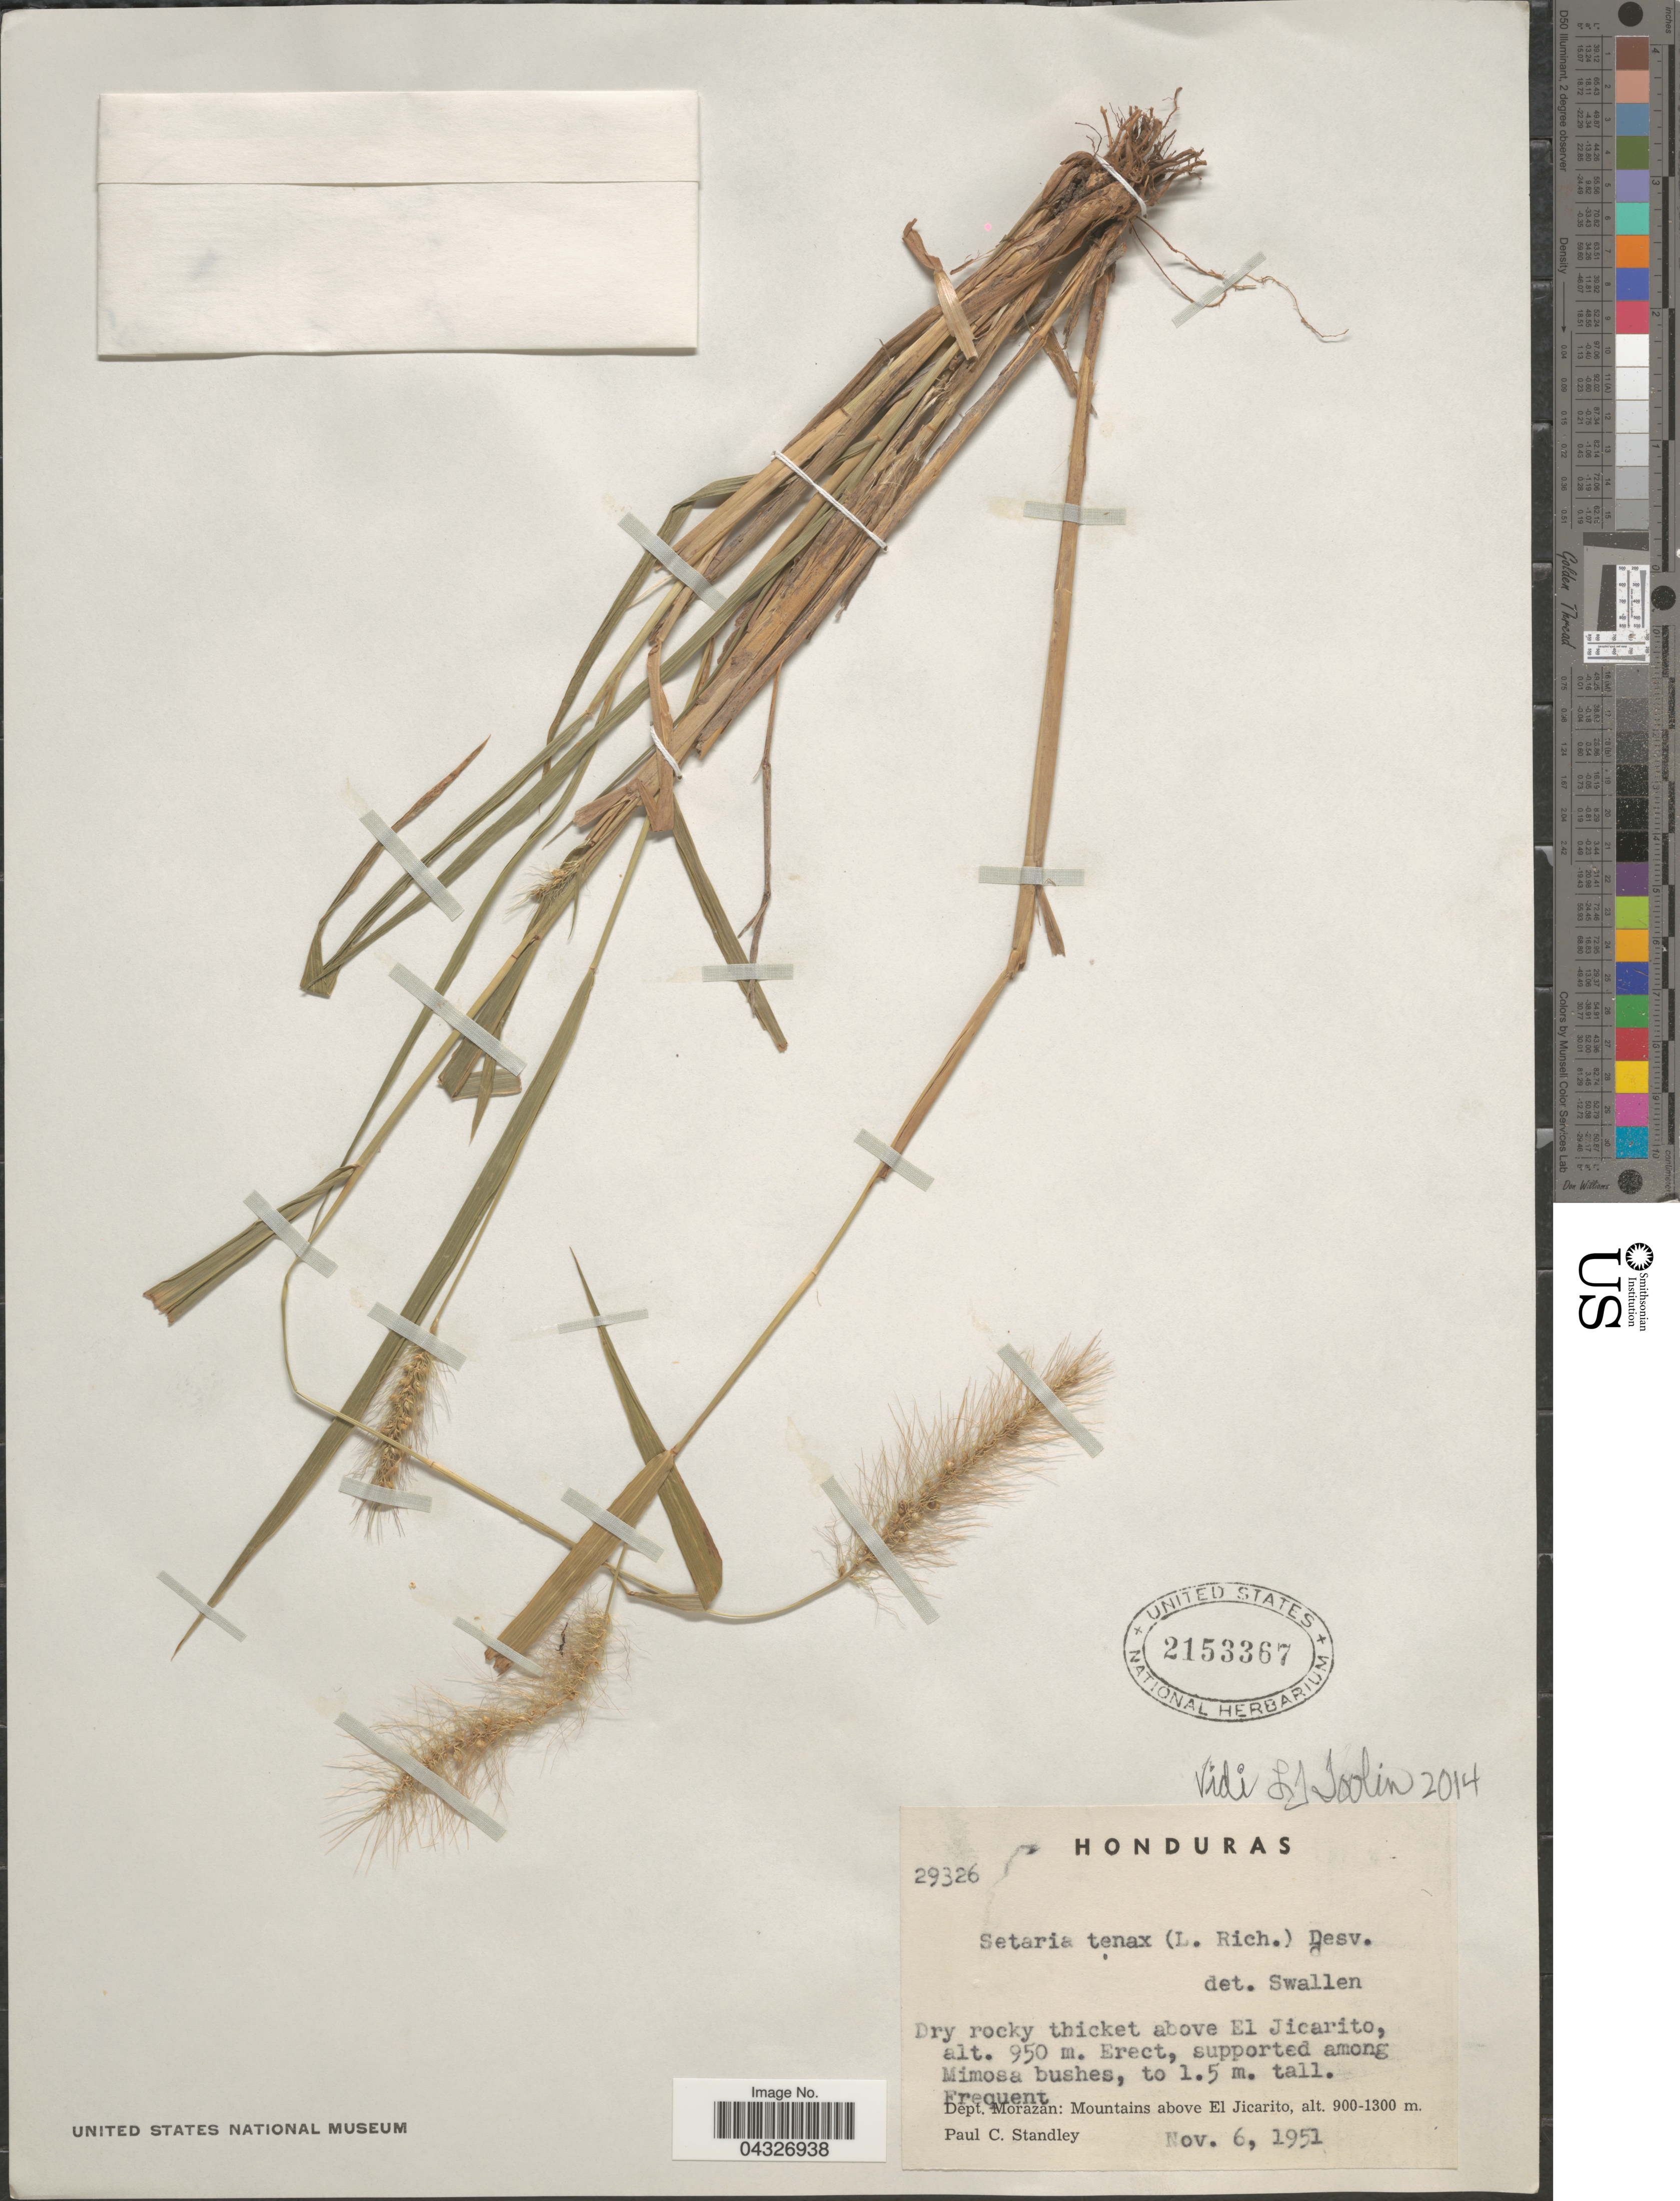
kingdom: Plantae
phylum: Tracheophyta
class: Liliopsida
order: Poales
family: Poaceae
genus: Setaria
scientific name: Setaria tenax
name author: (Rich.) Desv.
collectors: P. C. Standley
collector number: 29326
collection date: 1951-11-06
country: Honduras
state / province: Fco. Morazán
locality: Dry rocky thicket above El Jicarito. Dept. Morazan: Mountains above El Jicarito.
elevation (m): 950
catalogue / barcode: US 2153367